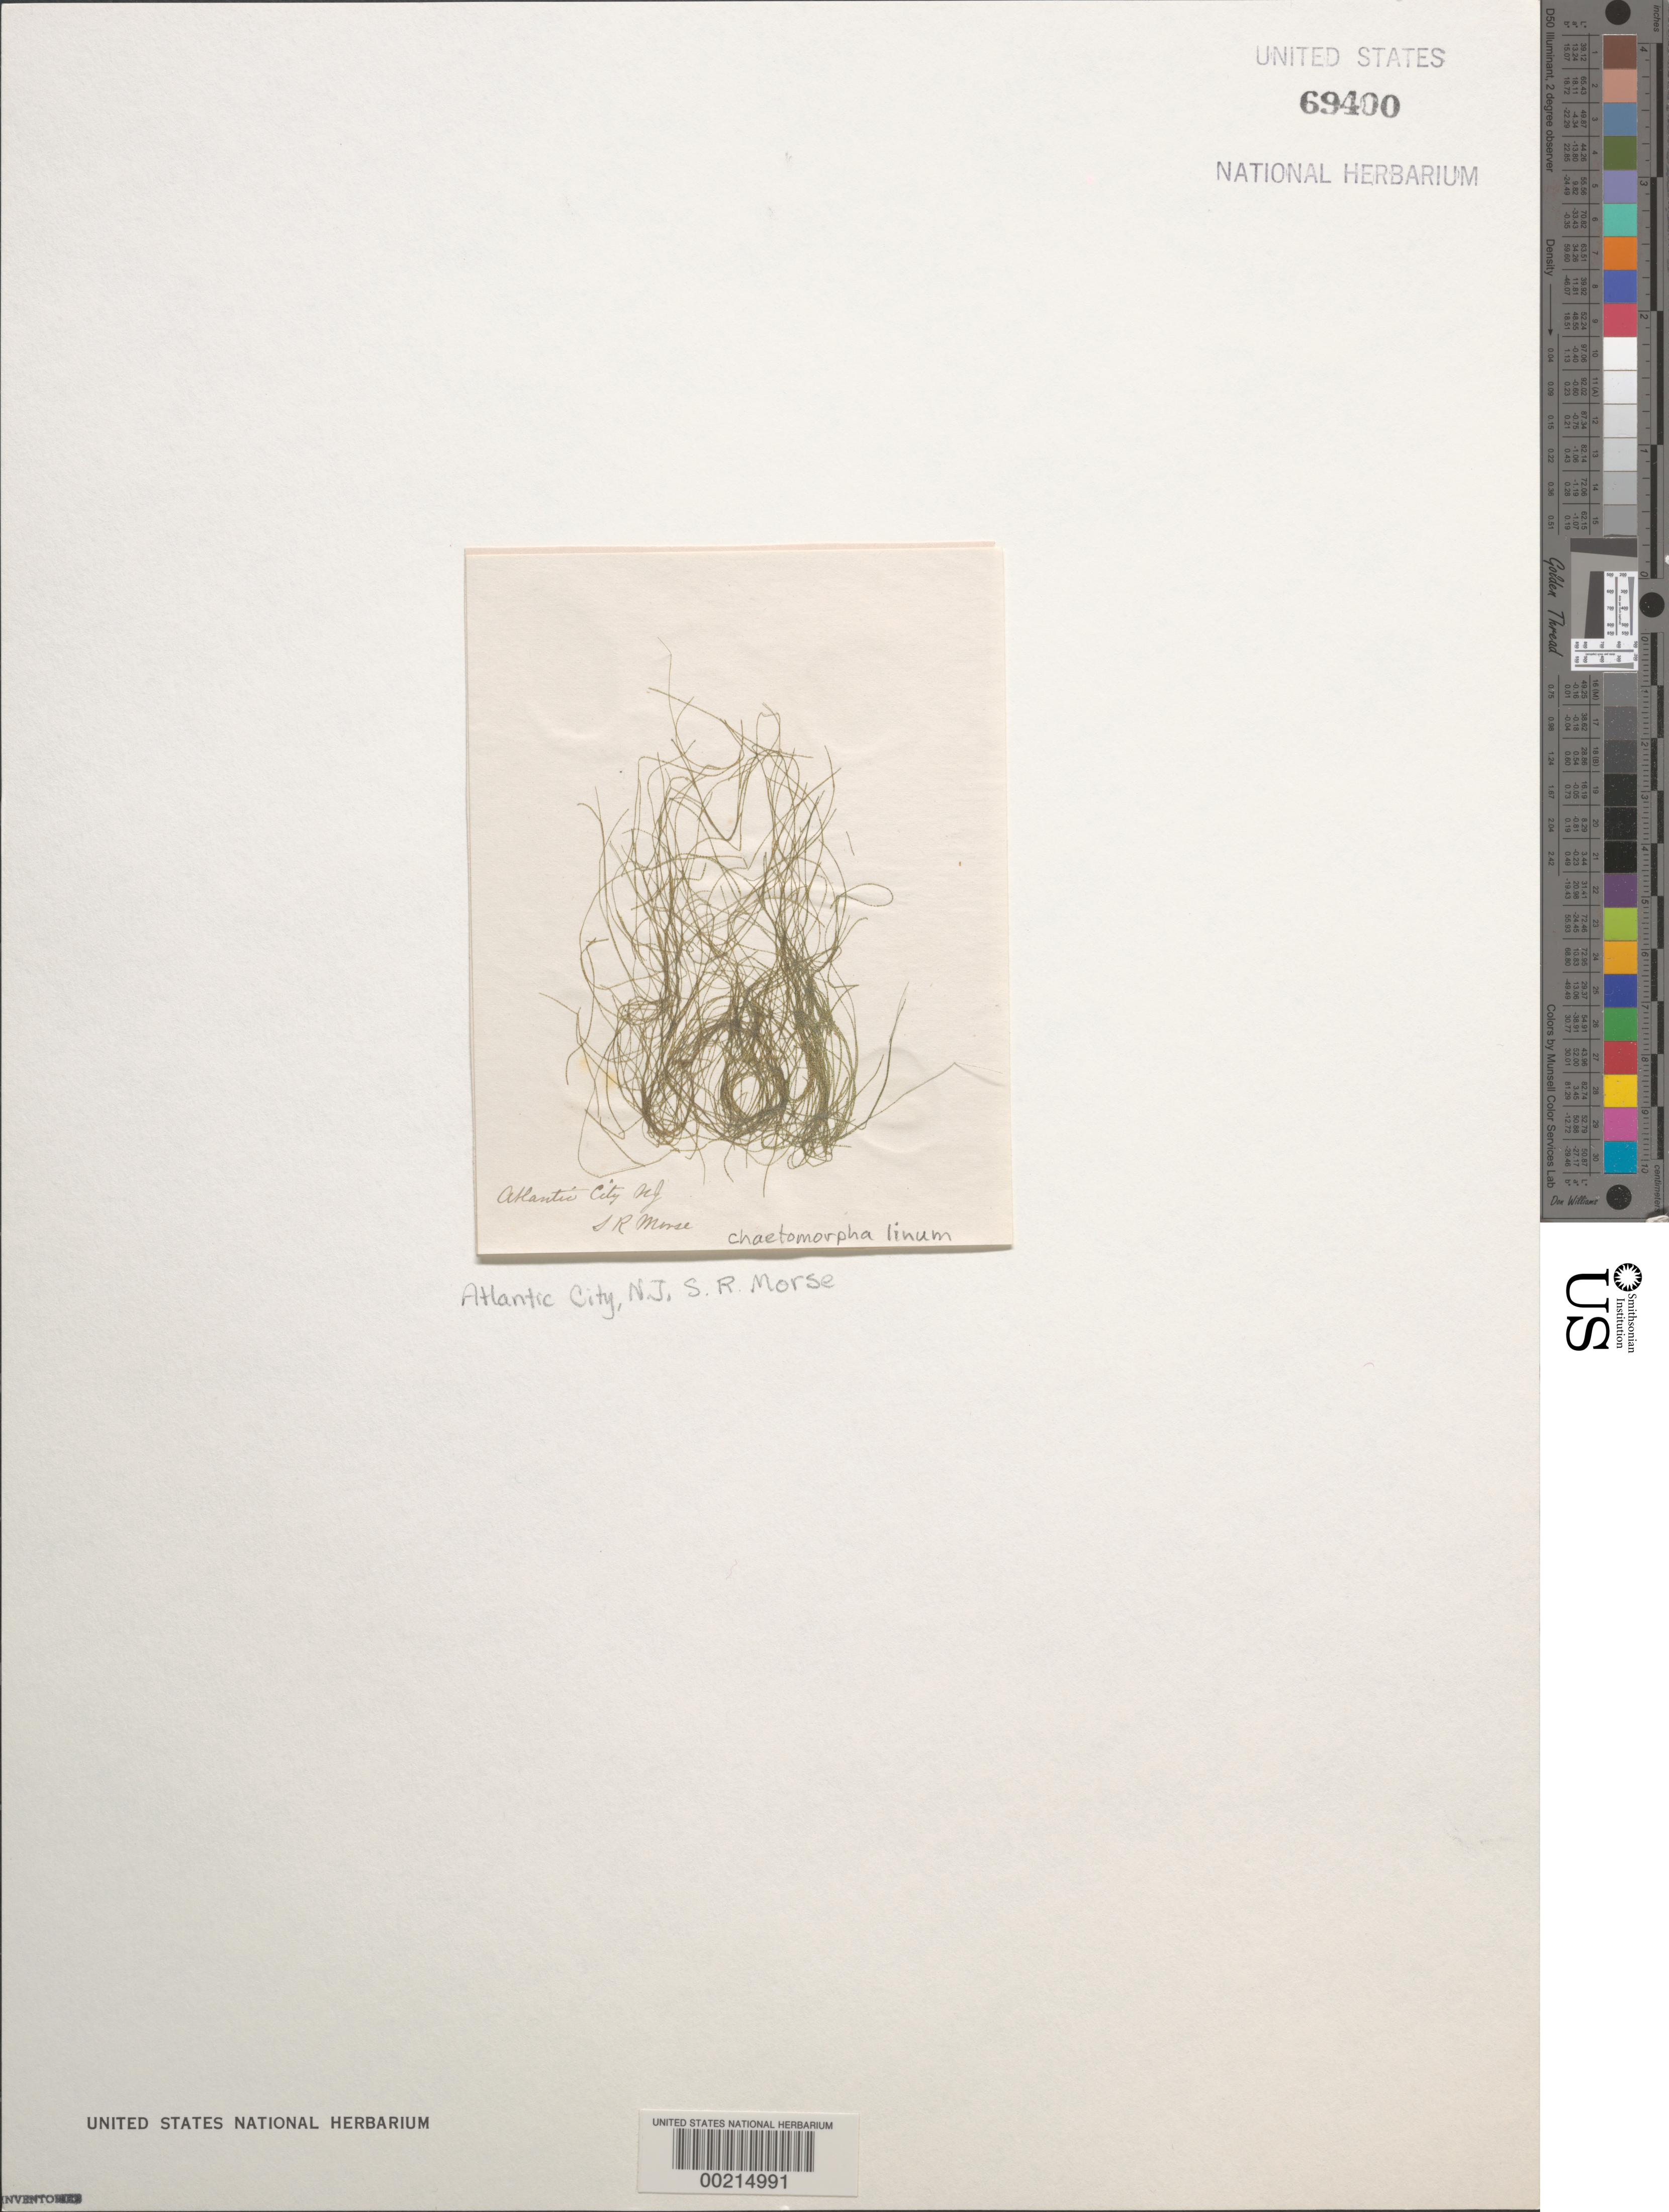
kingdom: Plantae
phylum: Chlorophyta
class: Ulvophyceae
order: Cladophorales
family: Cladophoraceae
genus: Chaetomorpha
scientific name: Chaetomorpha linum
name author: (O.F. Muell.) Kütz.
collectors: S. Morse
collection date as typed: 18--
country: United States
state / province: New Jersey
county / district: Atlantic County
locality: Atlantic City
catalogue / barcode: US 69400